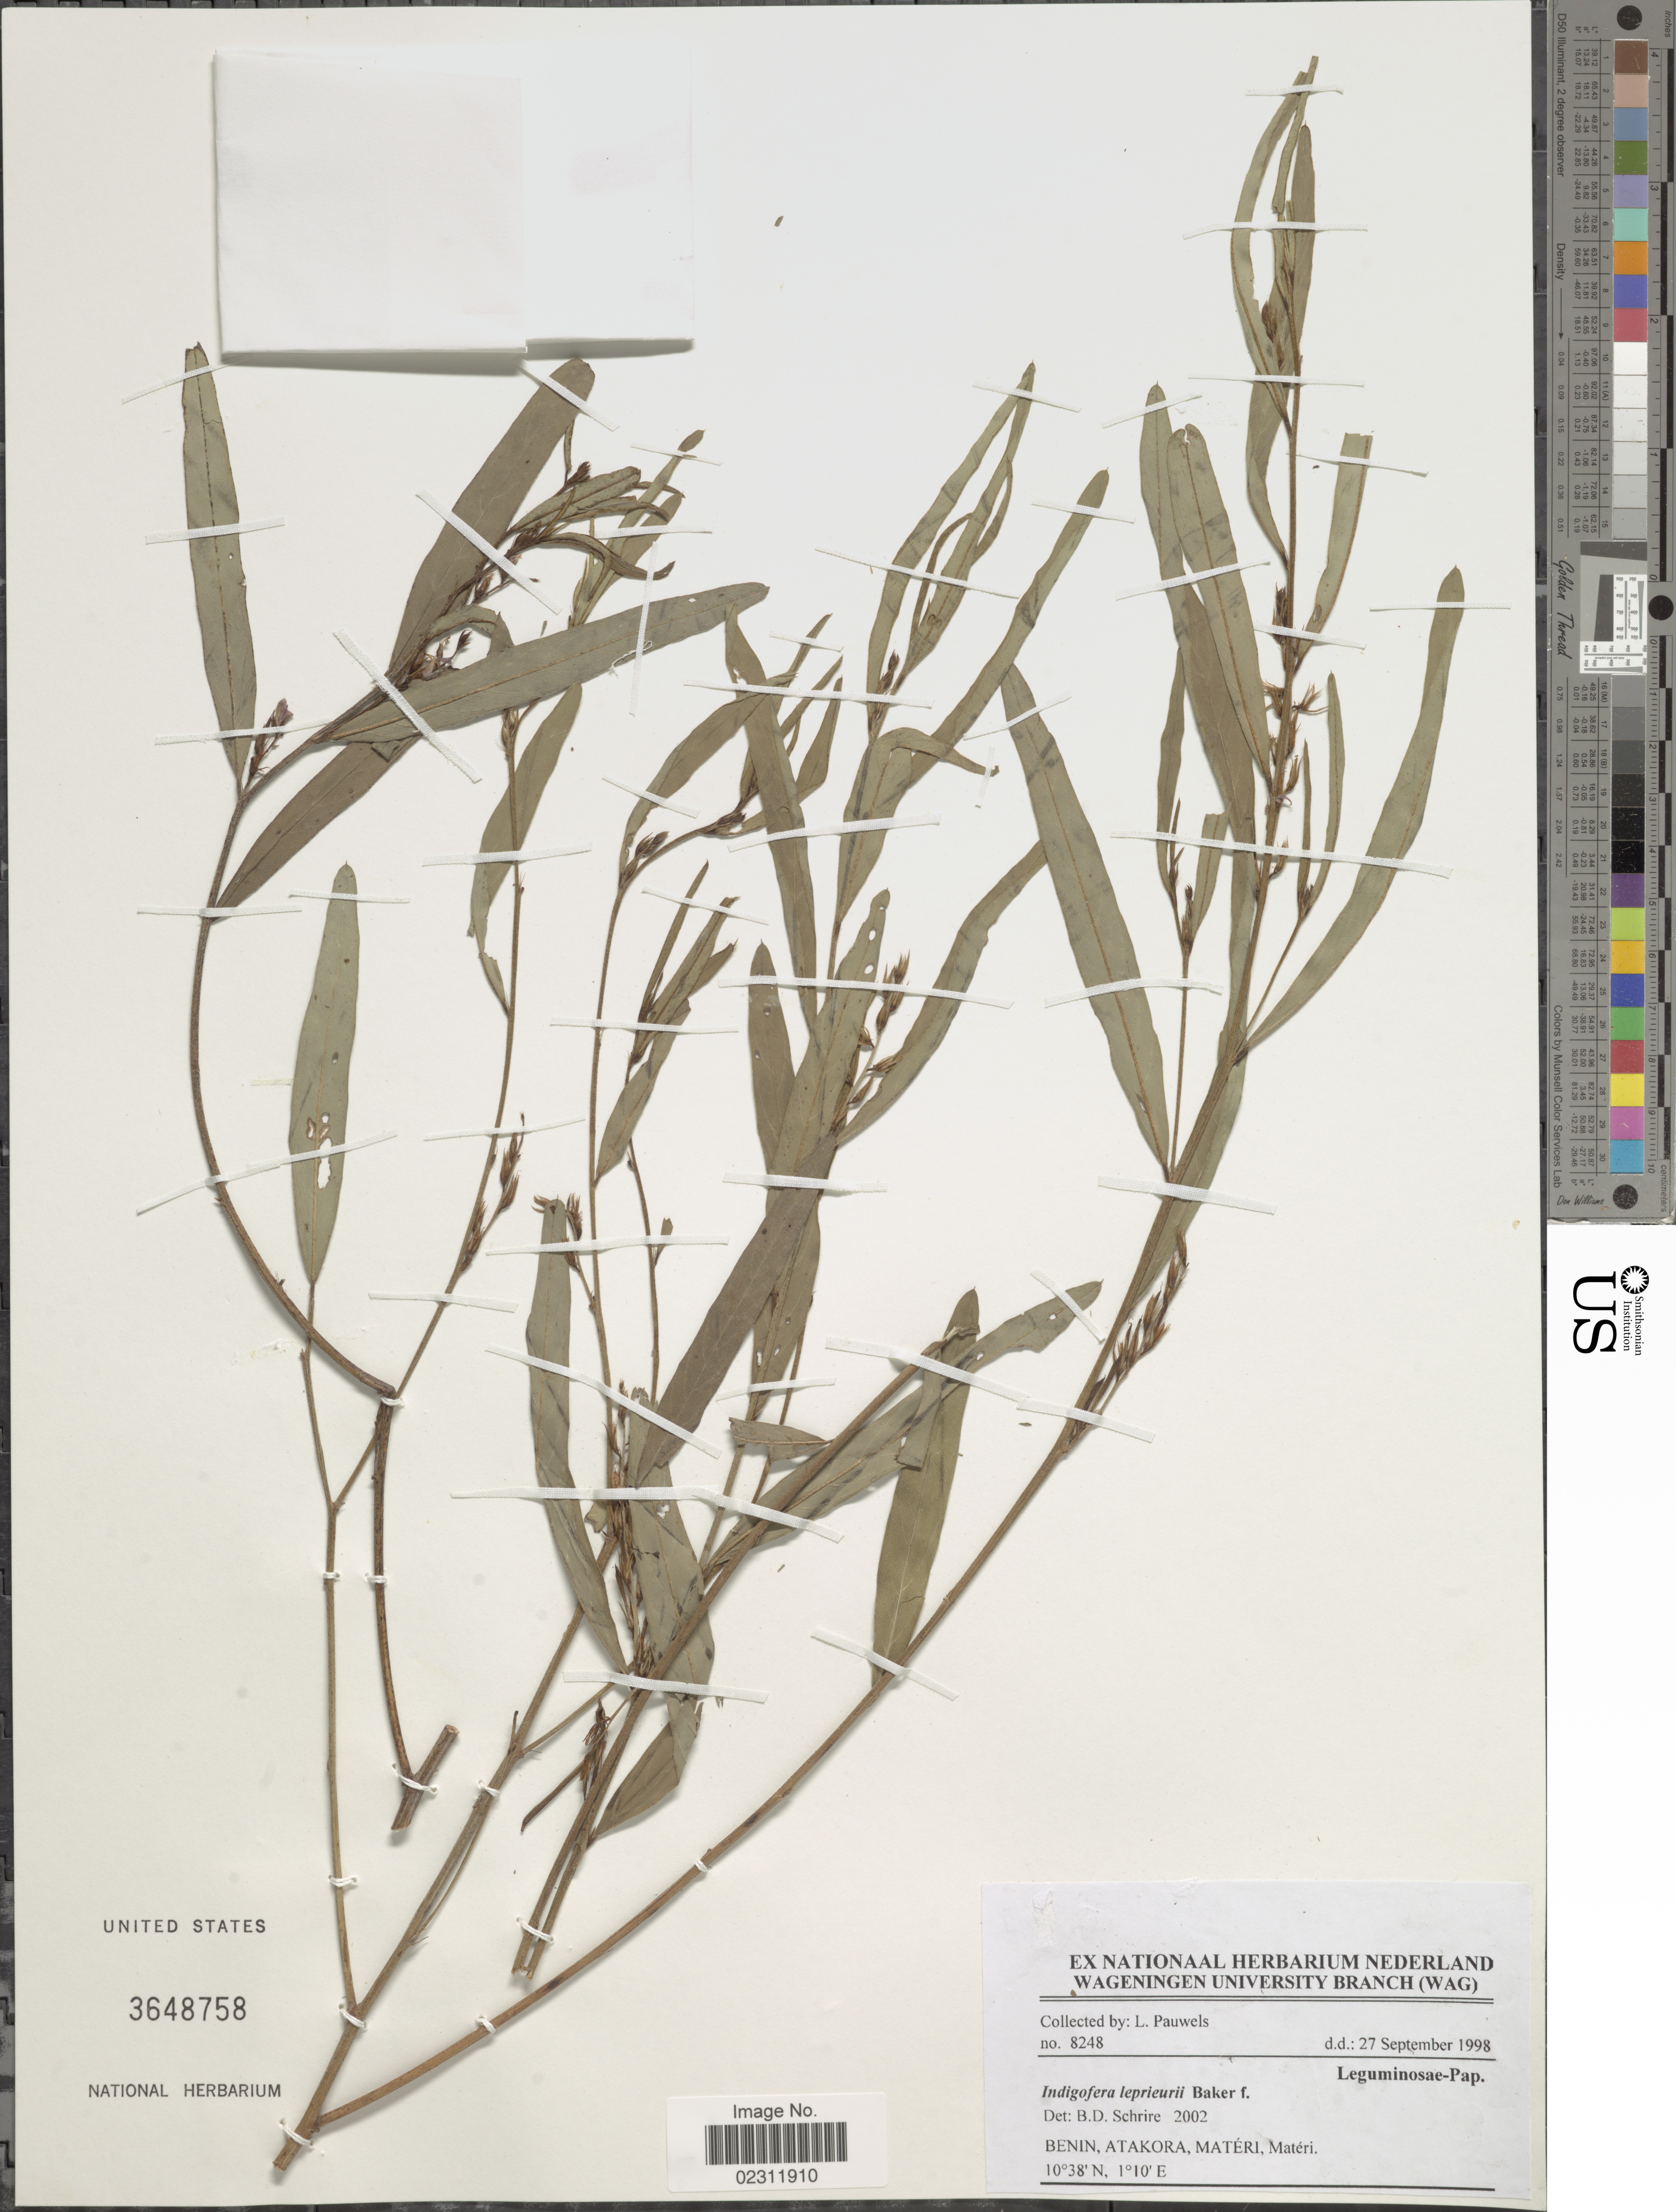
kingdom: Plantae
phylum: Tracheophyta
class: Magnoliopsida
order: Fabales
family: Fabaceae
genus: Indigofera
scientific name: Indigofera leprieurii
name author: Baker f.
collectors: L. Pauwels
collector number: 8248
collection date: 1998-09-27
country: Benin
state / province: Atakora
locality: Materi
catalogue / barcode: US 3648758